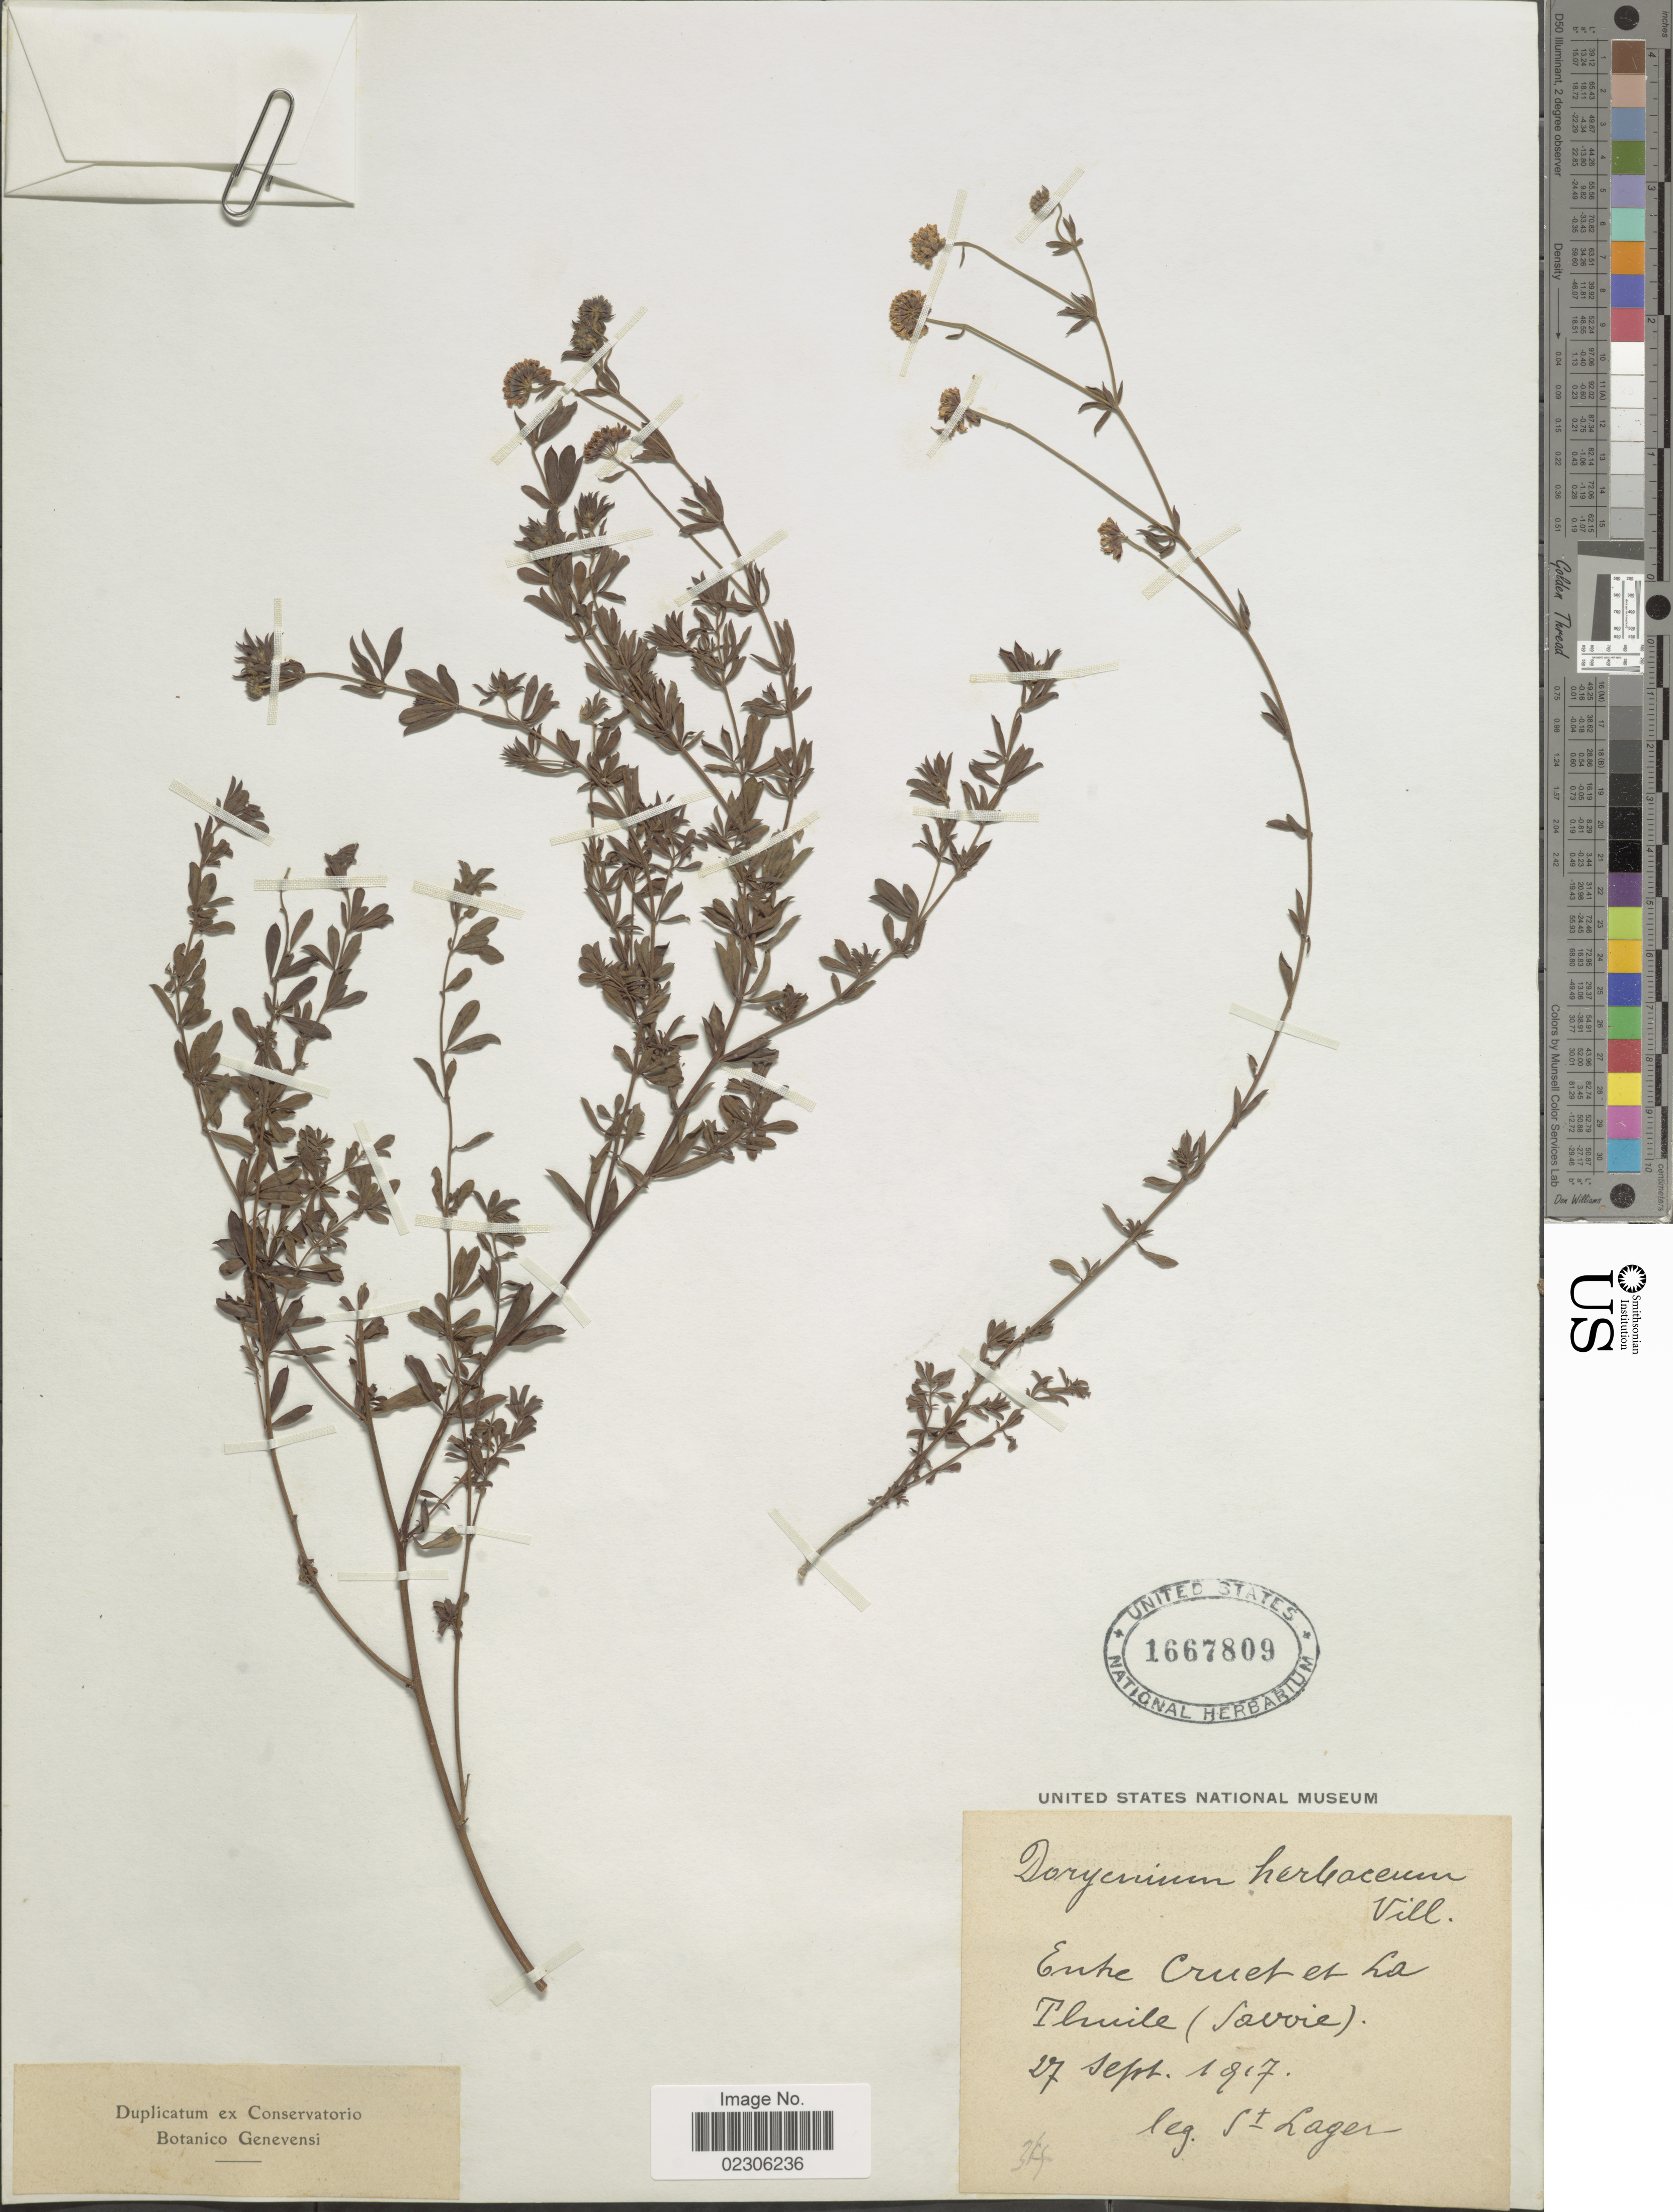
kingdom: Plantae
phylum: Tracheophyta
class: Magnoliopsida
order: Fabales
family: Fabaceae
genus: Dorycnium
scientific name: Dorycnium herbaceum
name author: Vill.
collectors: -. St. Lager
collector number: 34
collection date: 1917-09-27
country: France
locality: Entre Cruet et La Thuile (Savoie)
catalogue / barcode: US 1667809